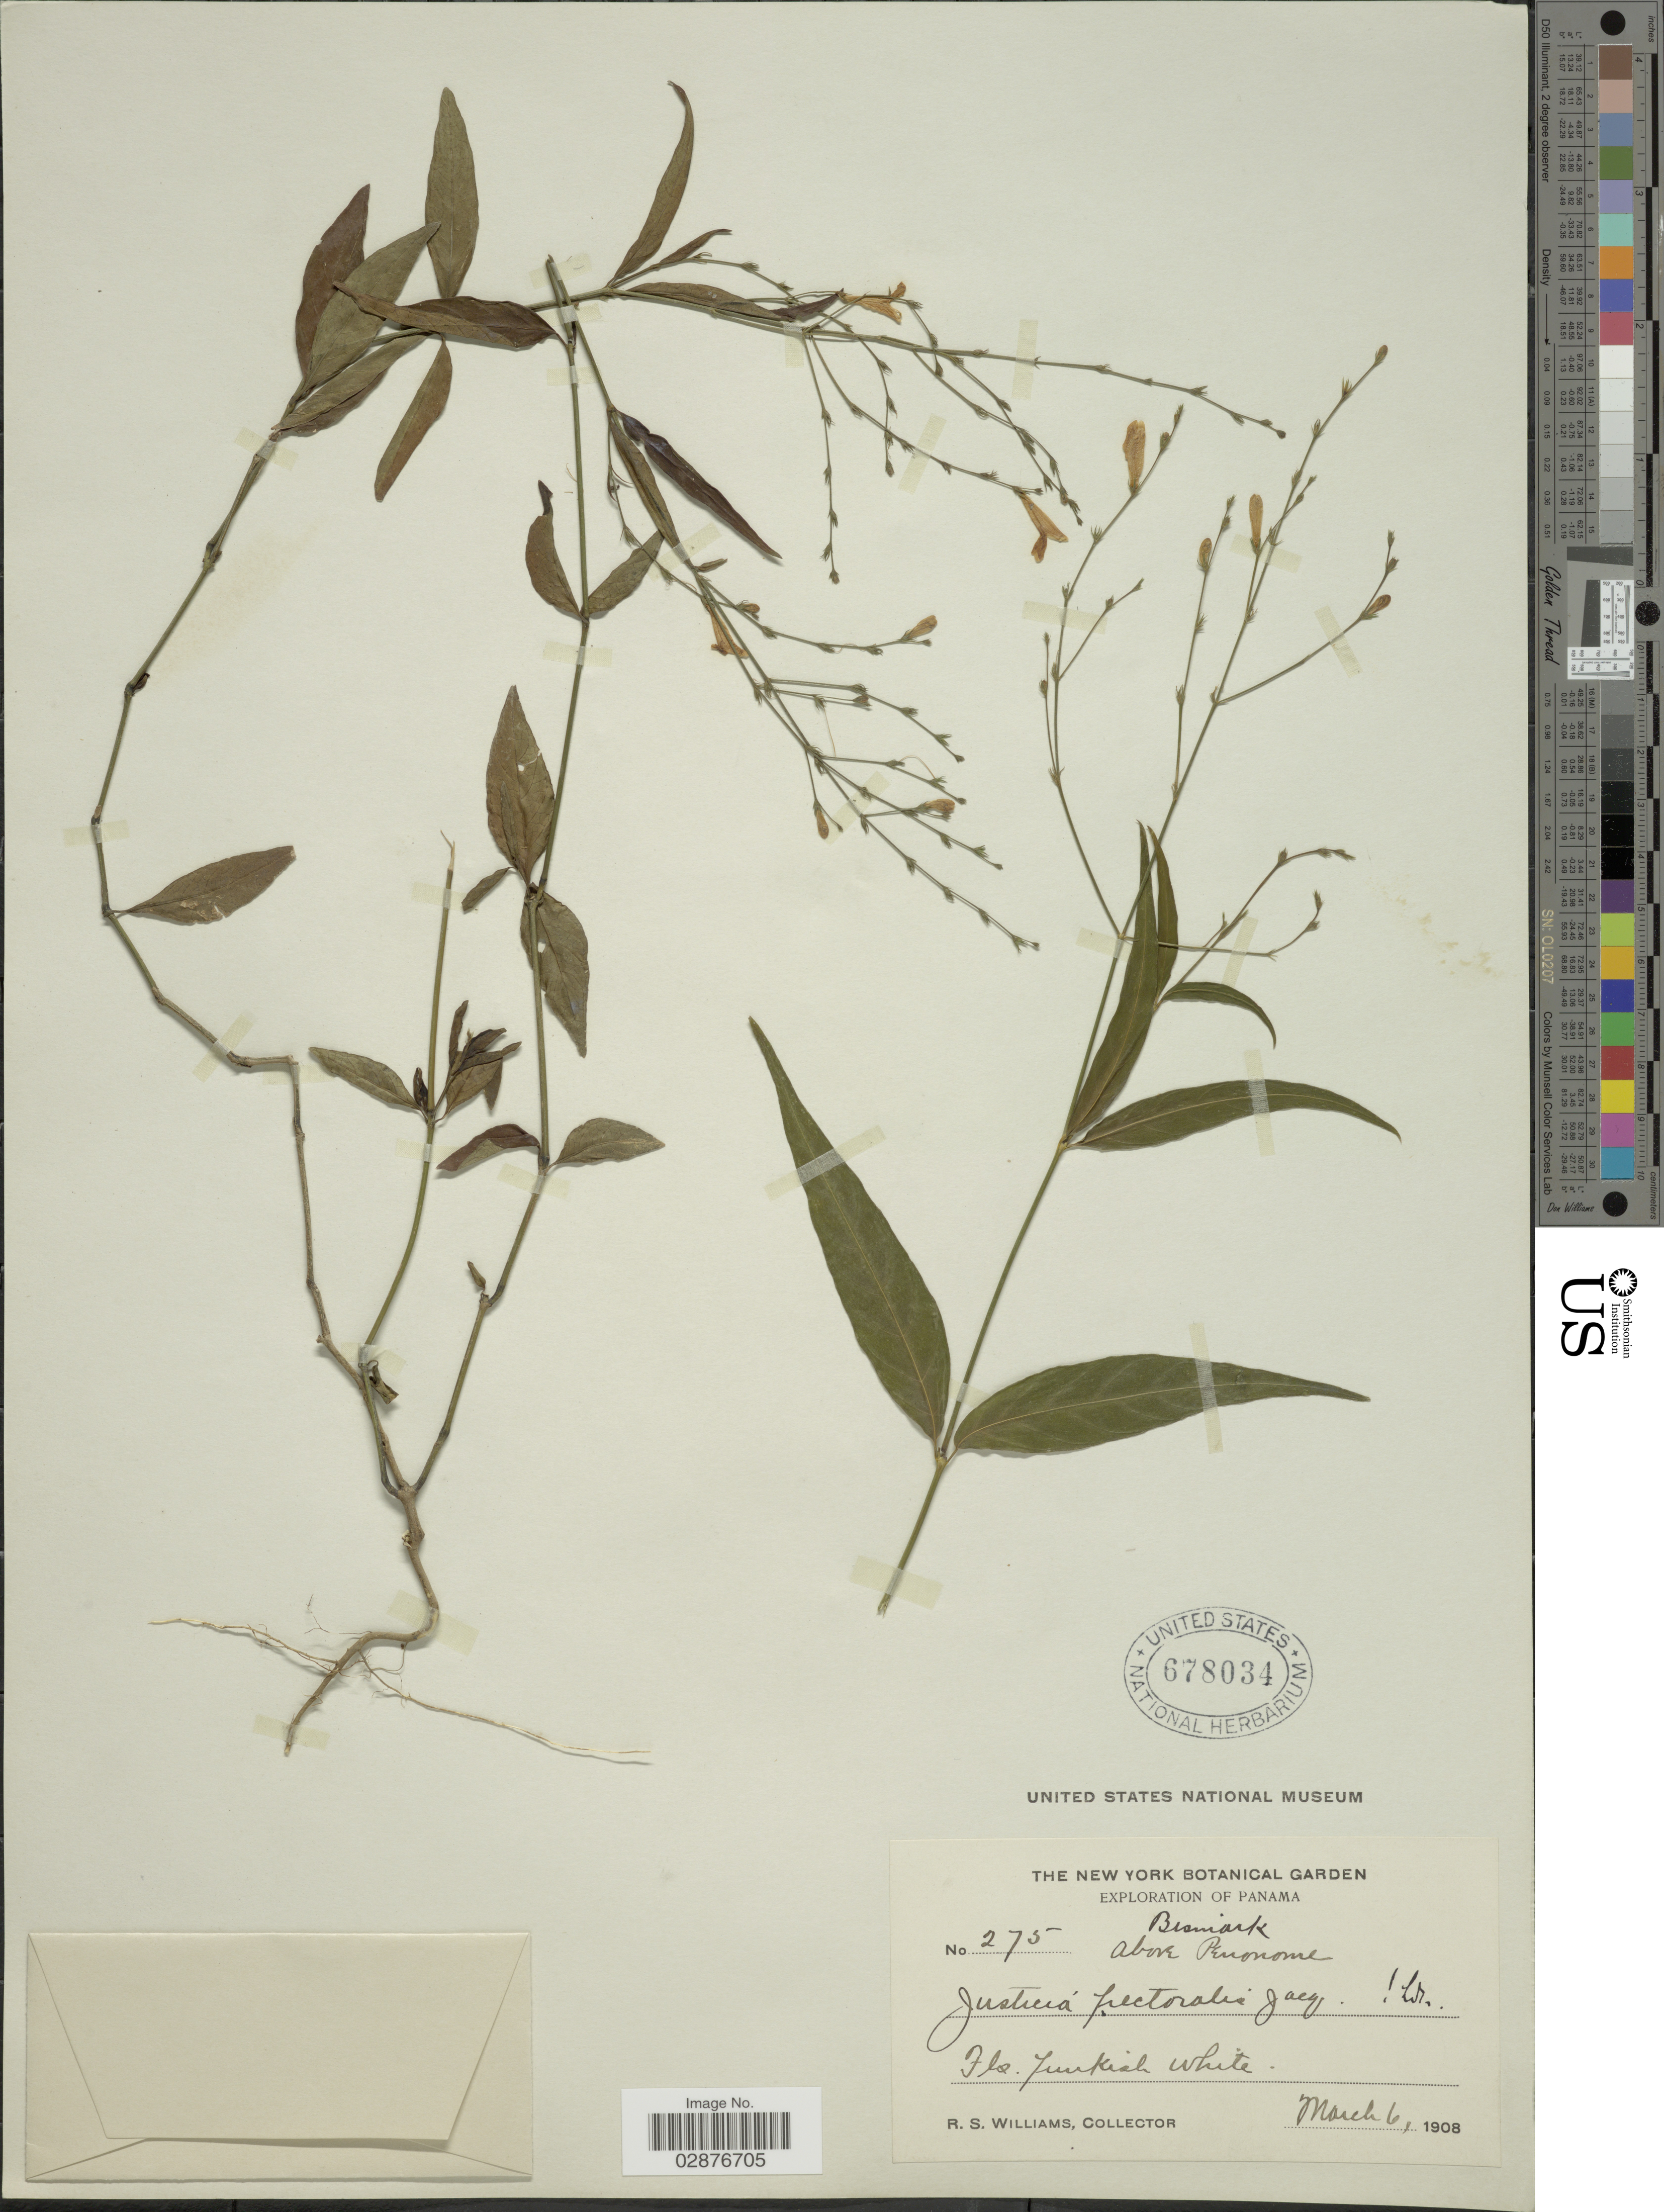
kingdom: Plantae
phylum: Tracheophyta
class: Magnoliopsida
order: Lamiales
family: Acanthaceae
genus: Justicia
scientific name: Justicia pectoralis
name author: Jacq.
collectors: R. S. Williams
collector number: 275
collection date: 1908-03-06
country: Panama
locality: Bismark, above Penonome.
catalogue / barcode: US 678034